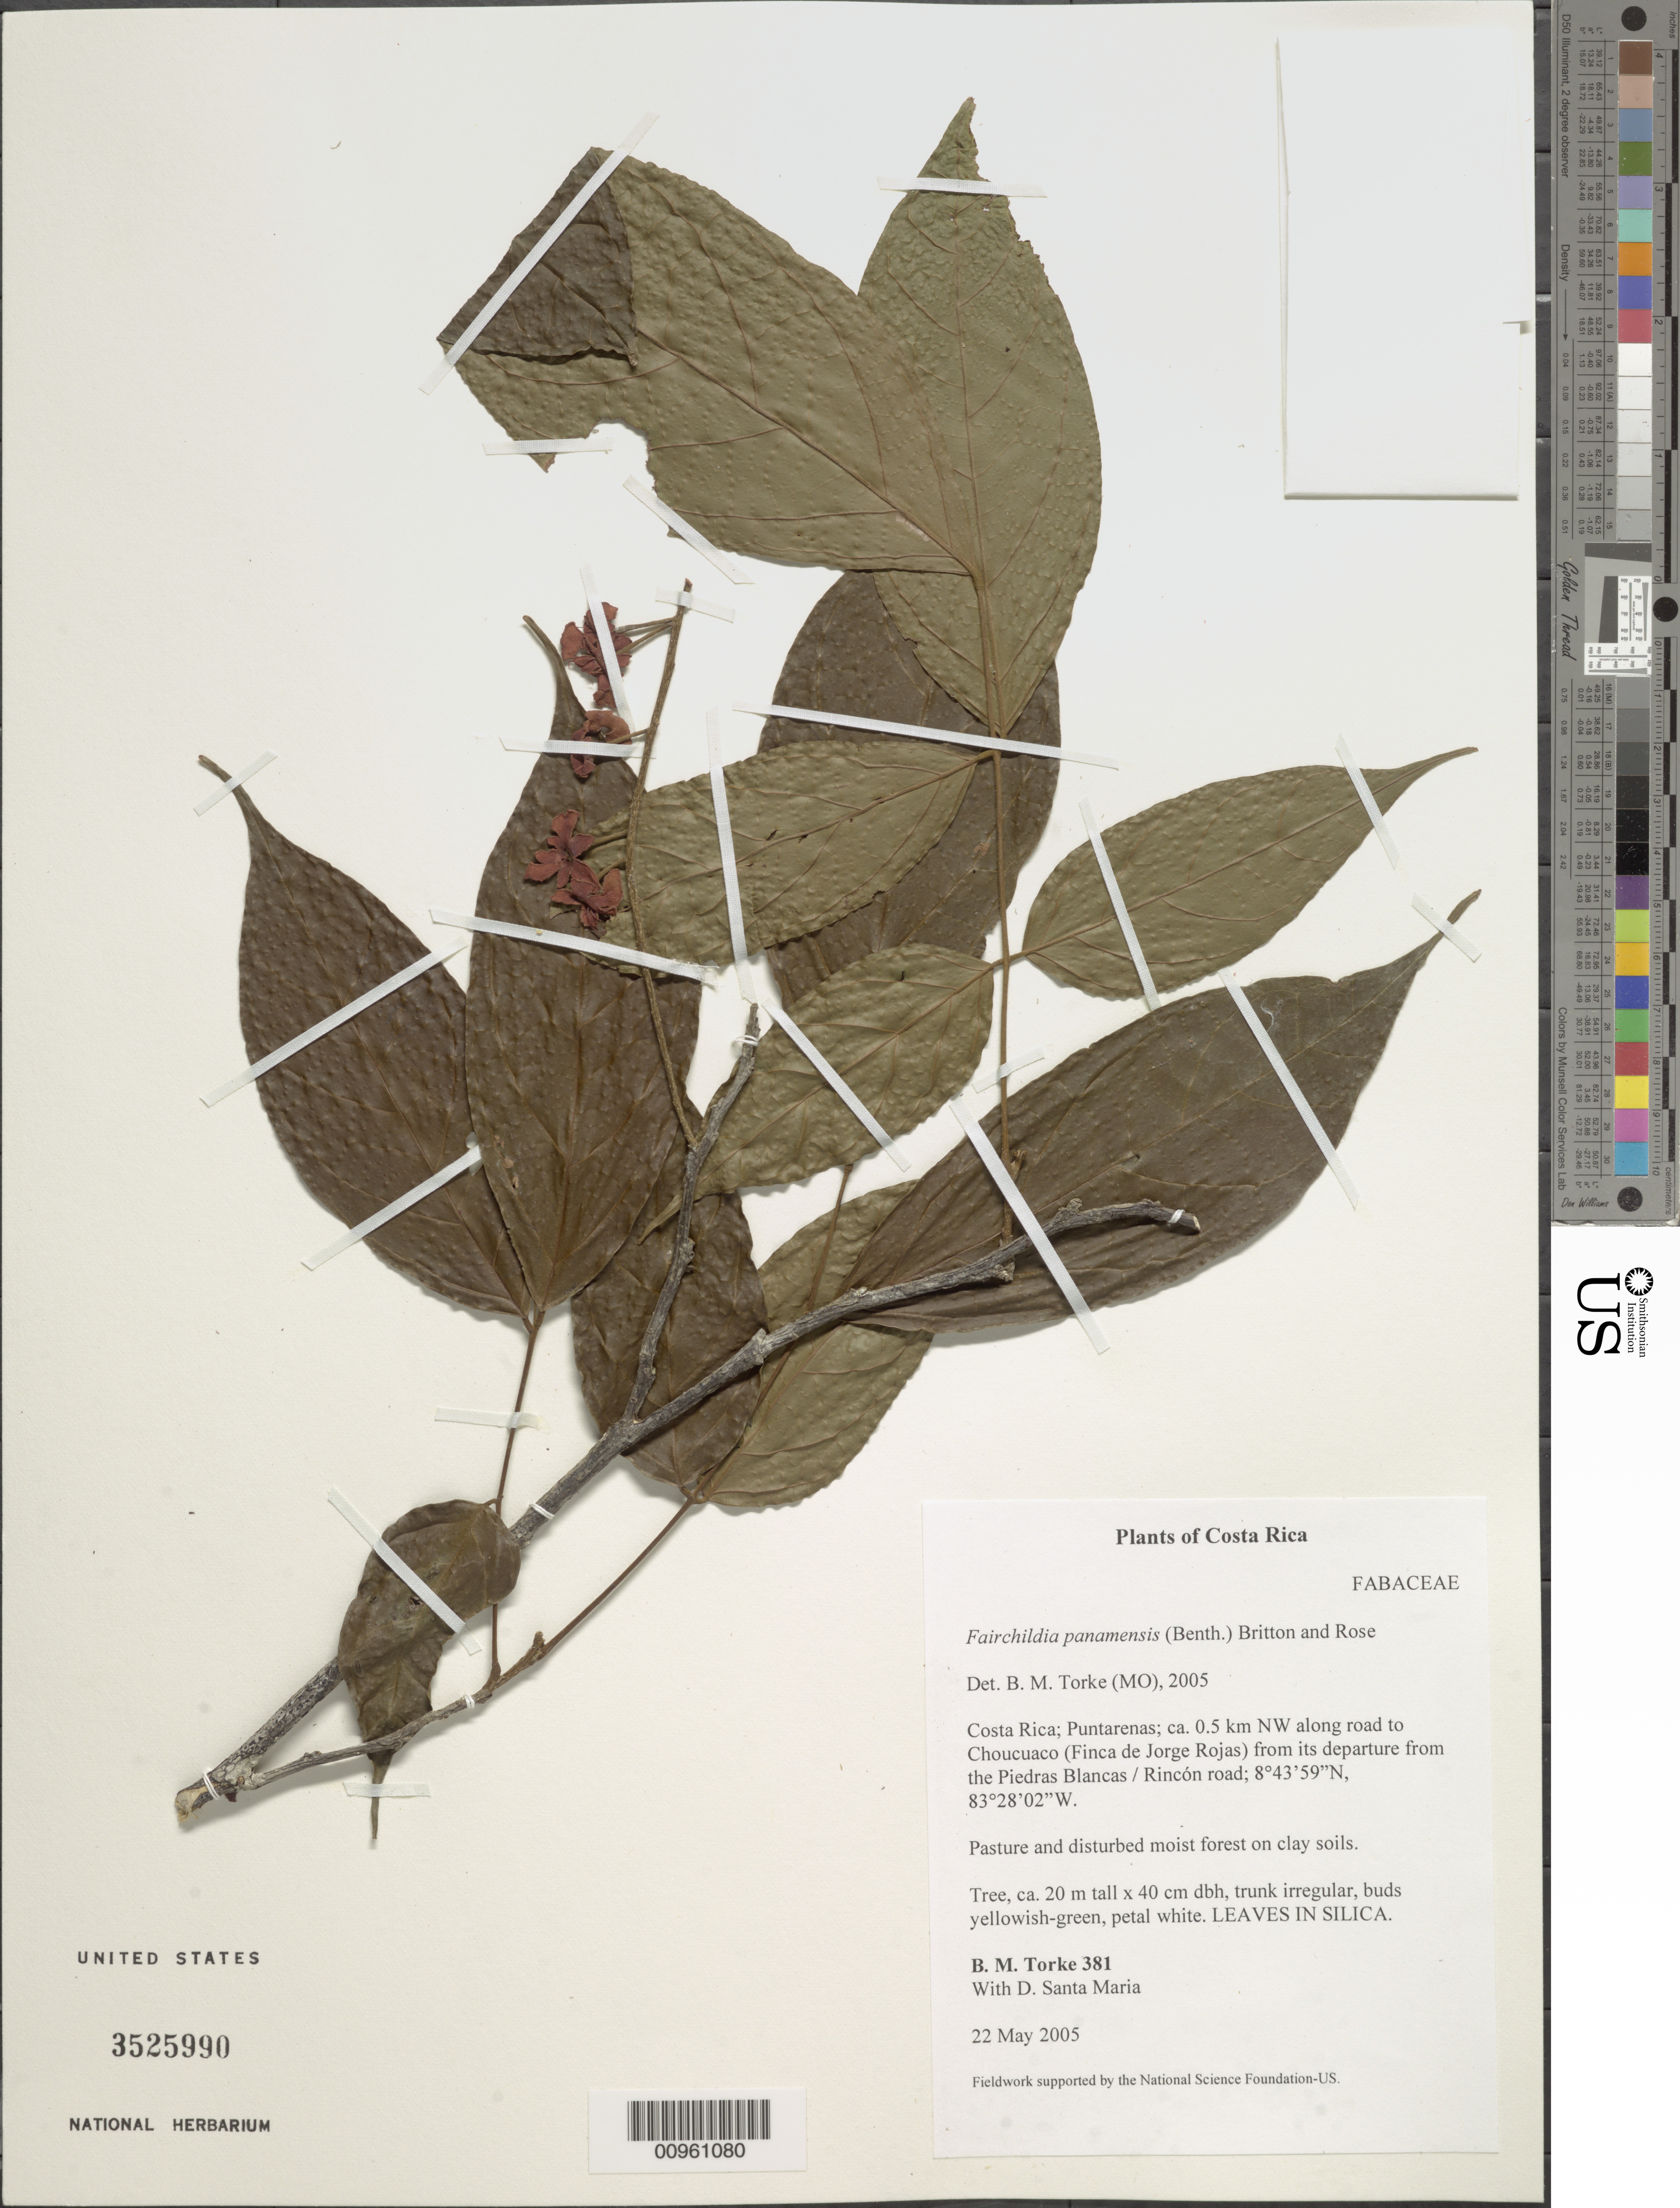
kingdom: Plantae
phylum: Tracheophyta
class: Magnoliopsida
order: Fabales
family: Fabaceae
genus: Fairchildia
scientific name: Fairchildia panamensis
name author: (Benth.) Britton & Rose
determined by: Torke, B. M.; Ruiz, L. K.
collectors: B. M. Torke & D. Santa Maria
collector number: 381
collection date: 2005-05-22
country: Costa Rica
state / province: Puntarenas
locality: ca 0.5 km NW along road to Choucuaco (Finca de Jorge Rojas) from its departure from the Piedras Blancas/Rincon road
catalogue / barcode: US 3525990